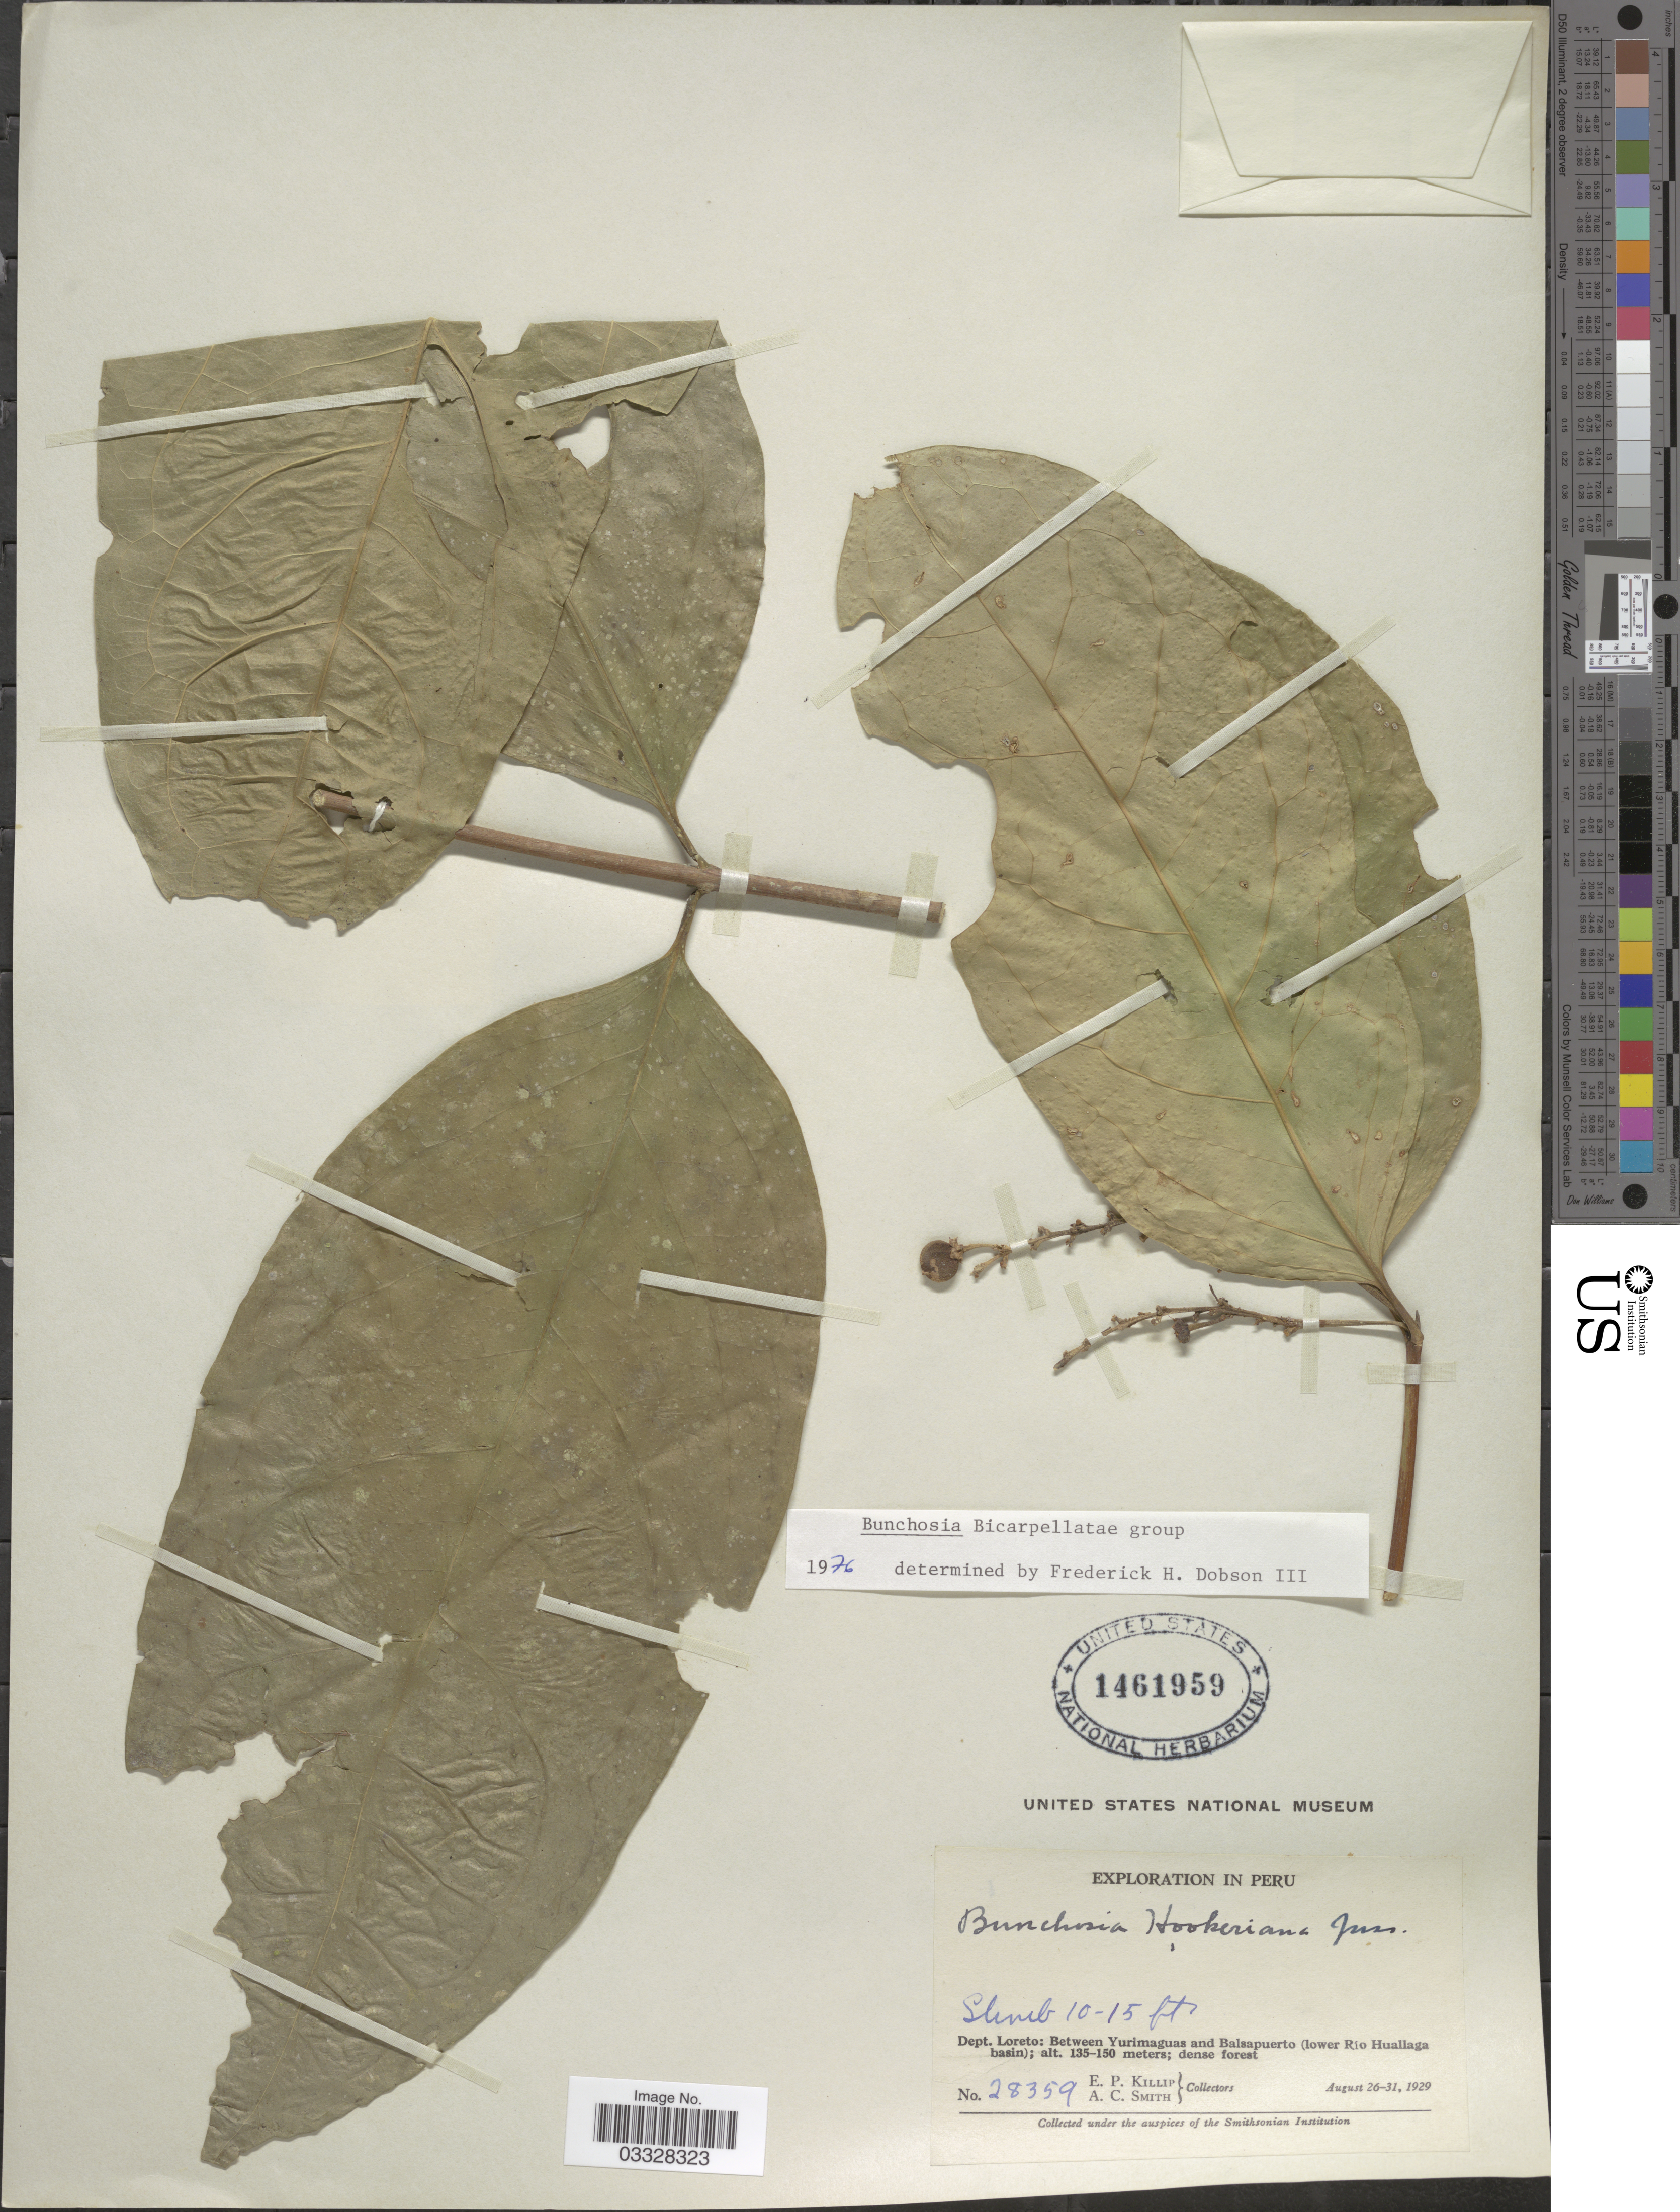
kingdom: Plantae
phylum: Tracheophyta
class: Magnoliopsida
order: Malpighiales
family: Malpighiaceae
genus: Bunchosia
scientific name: Bunchosia hookeriana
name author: A. Juss.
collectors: E. P. Killip & A. C. Smith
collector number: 28359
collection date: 1929-08-26/1929-08-31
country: Peru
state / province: Loreto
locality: Dept. Loreto: Between Yurimaguas and Balsapuerto (lower Río Huallaga basin).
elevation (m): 135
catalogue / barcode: US 1461959